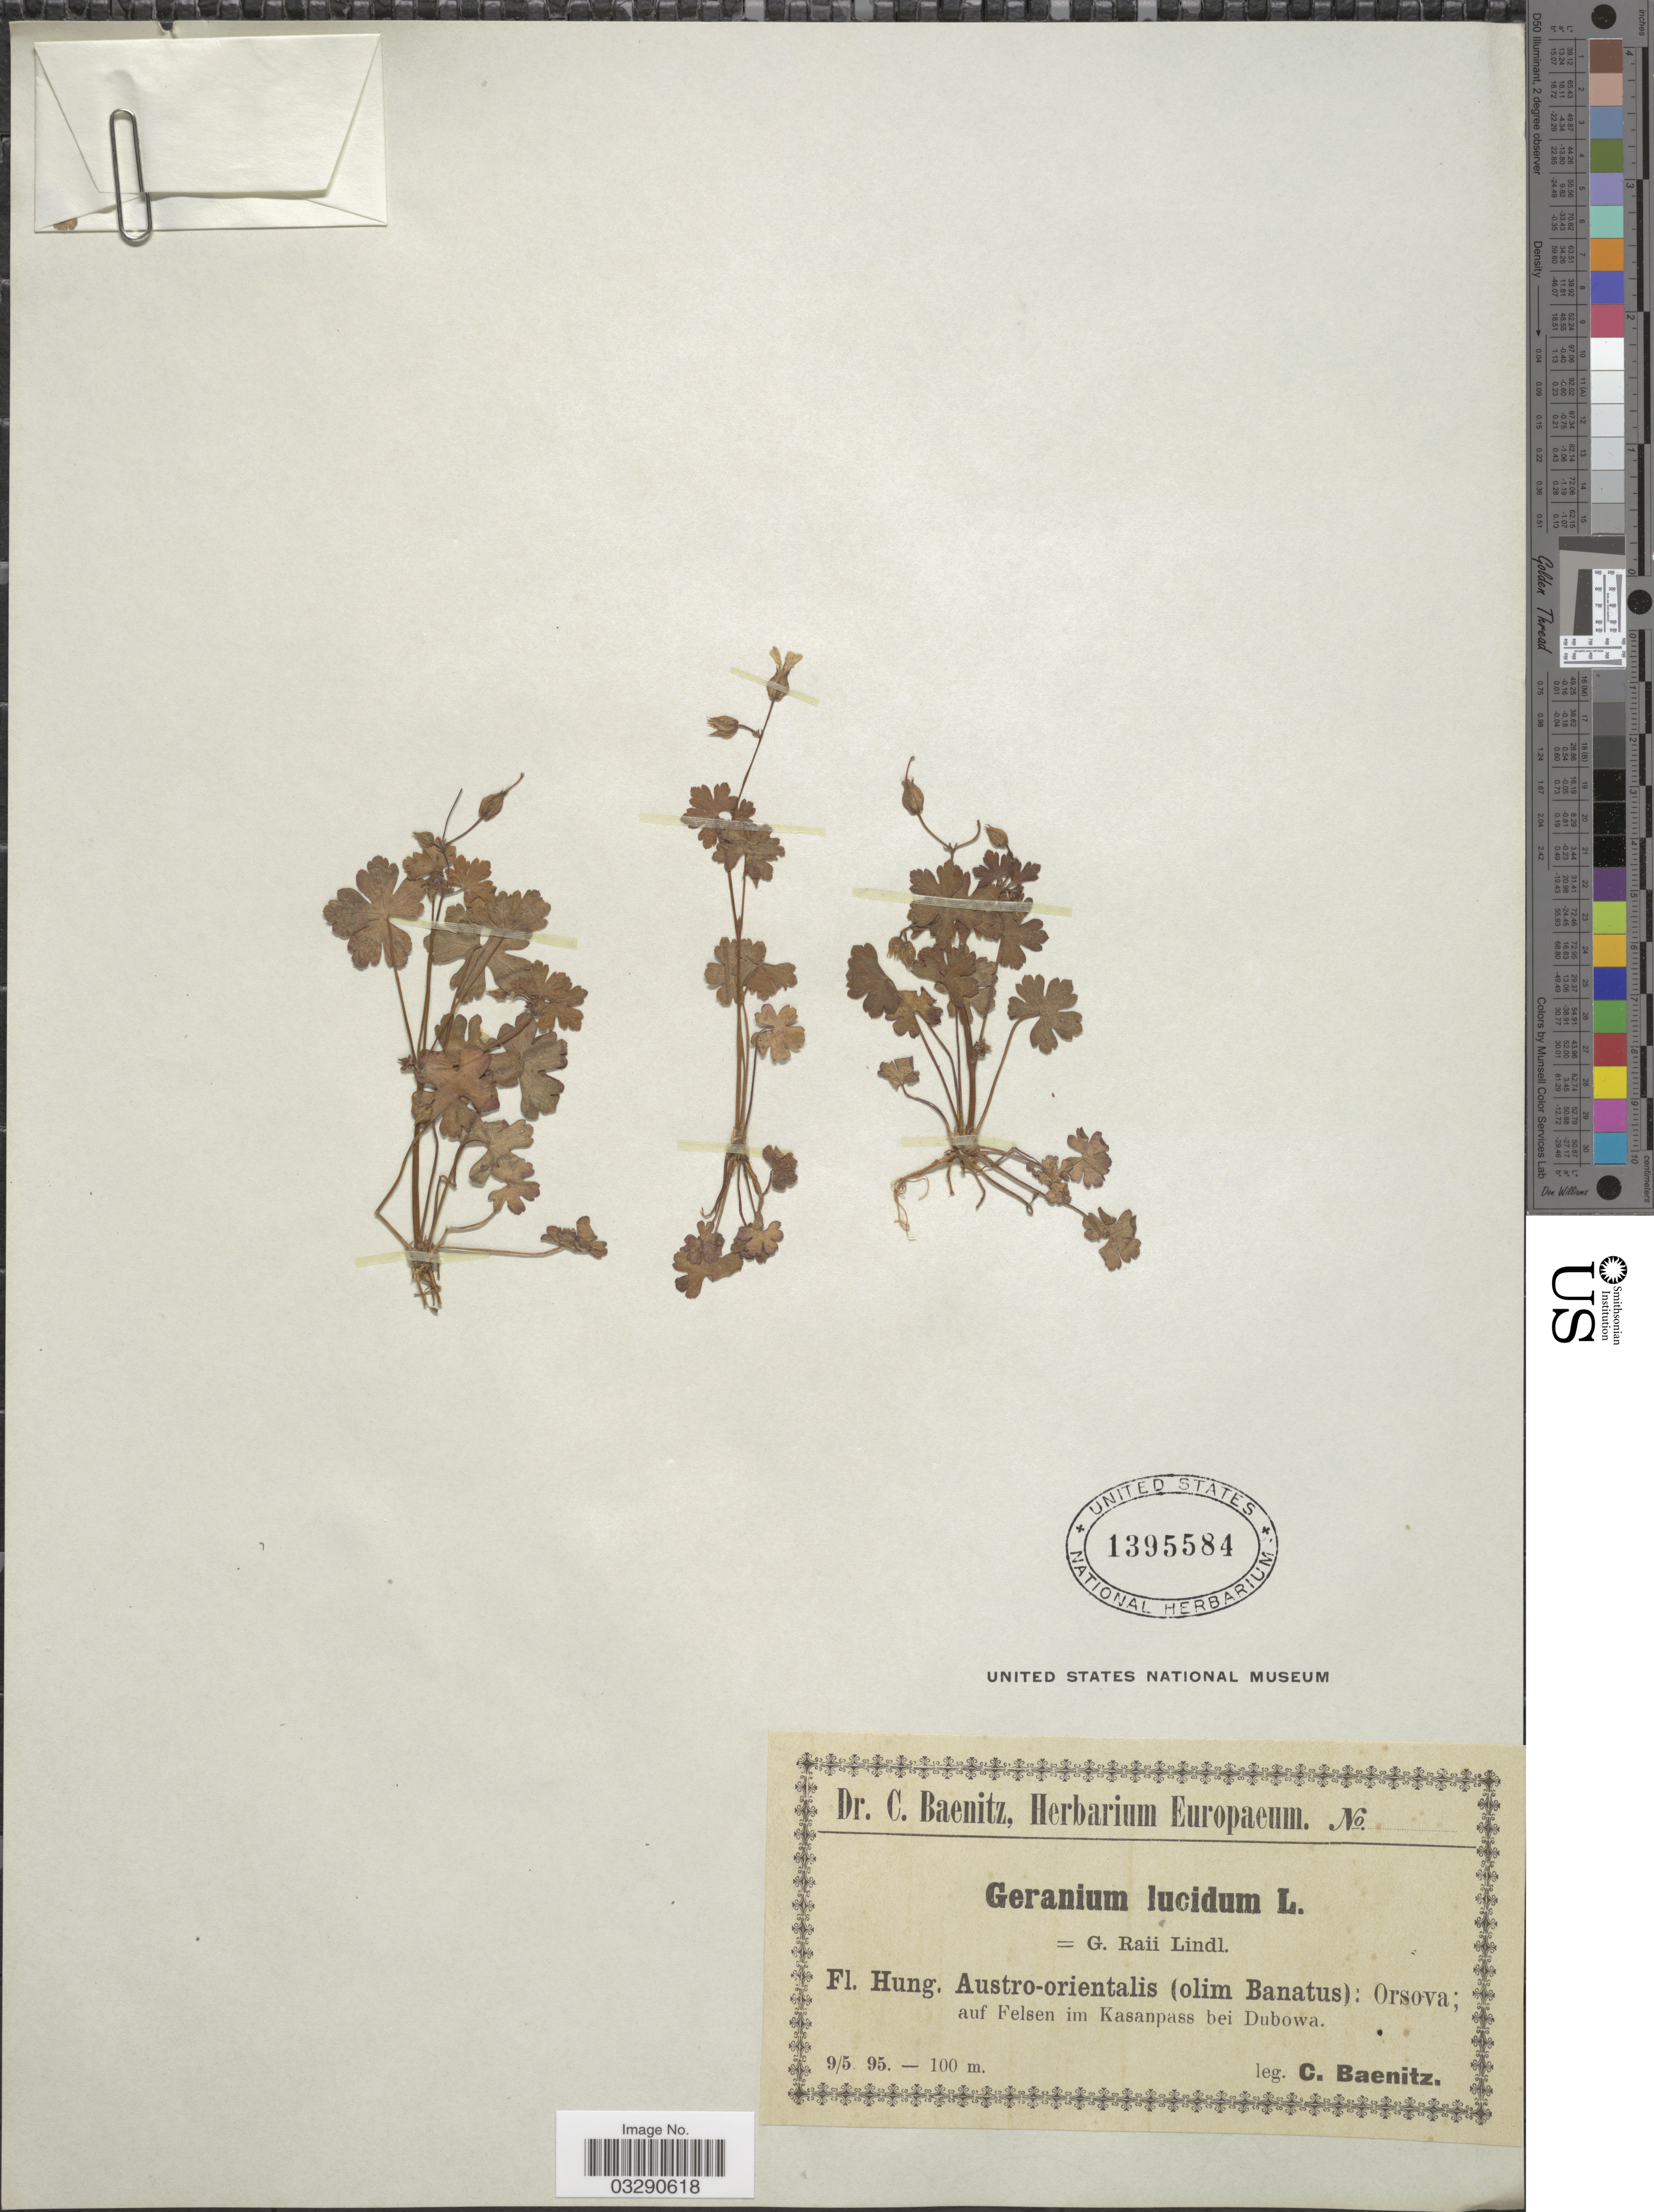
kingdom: Plantae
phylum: Tracheophyta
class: Magnoliopsida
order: Geraniales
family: Geraniaceae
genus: Geranium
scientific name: Geranium lucidum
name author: L.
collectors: C. G. Baenitz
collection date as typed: Transcribed d/m/y: 9/5/95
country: Ukraine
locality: Hung. Austro-orientalis (olim Banatus): Orsova; auf Felsen im Kasanpass bei Dubowa.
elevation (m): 100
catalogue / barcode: US 1395584